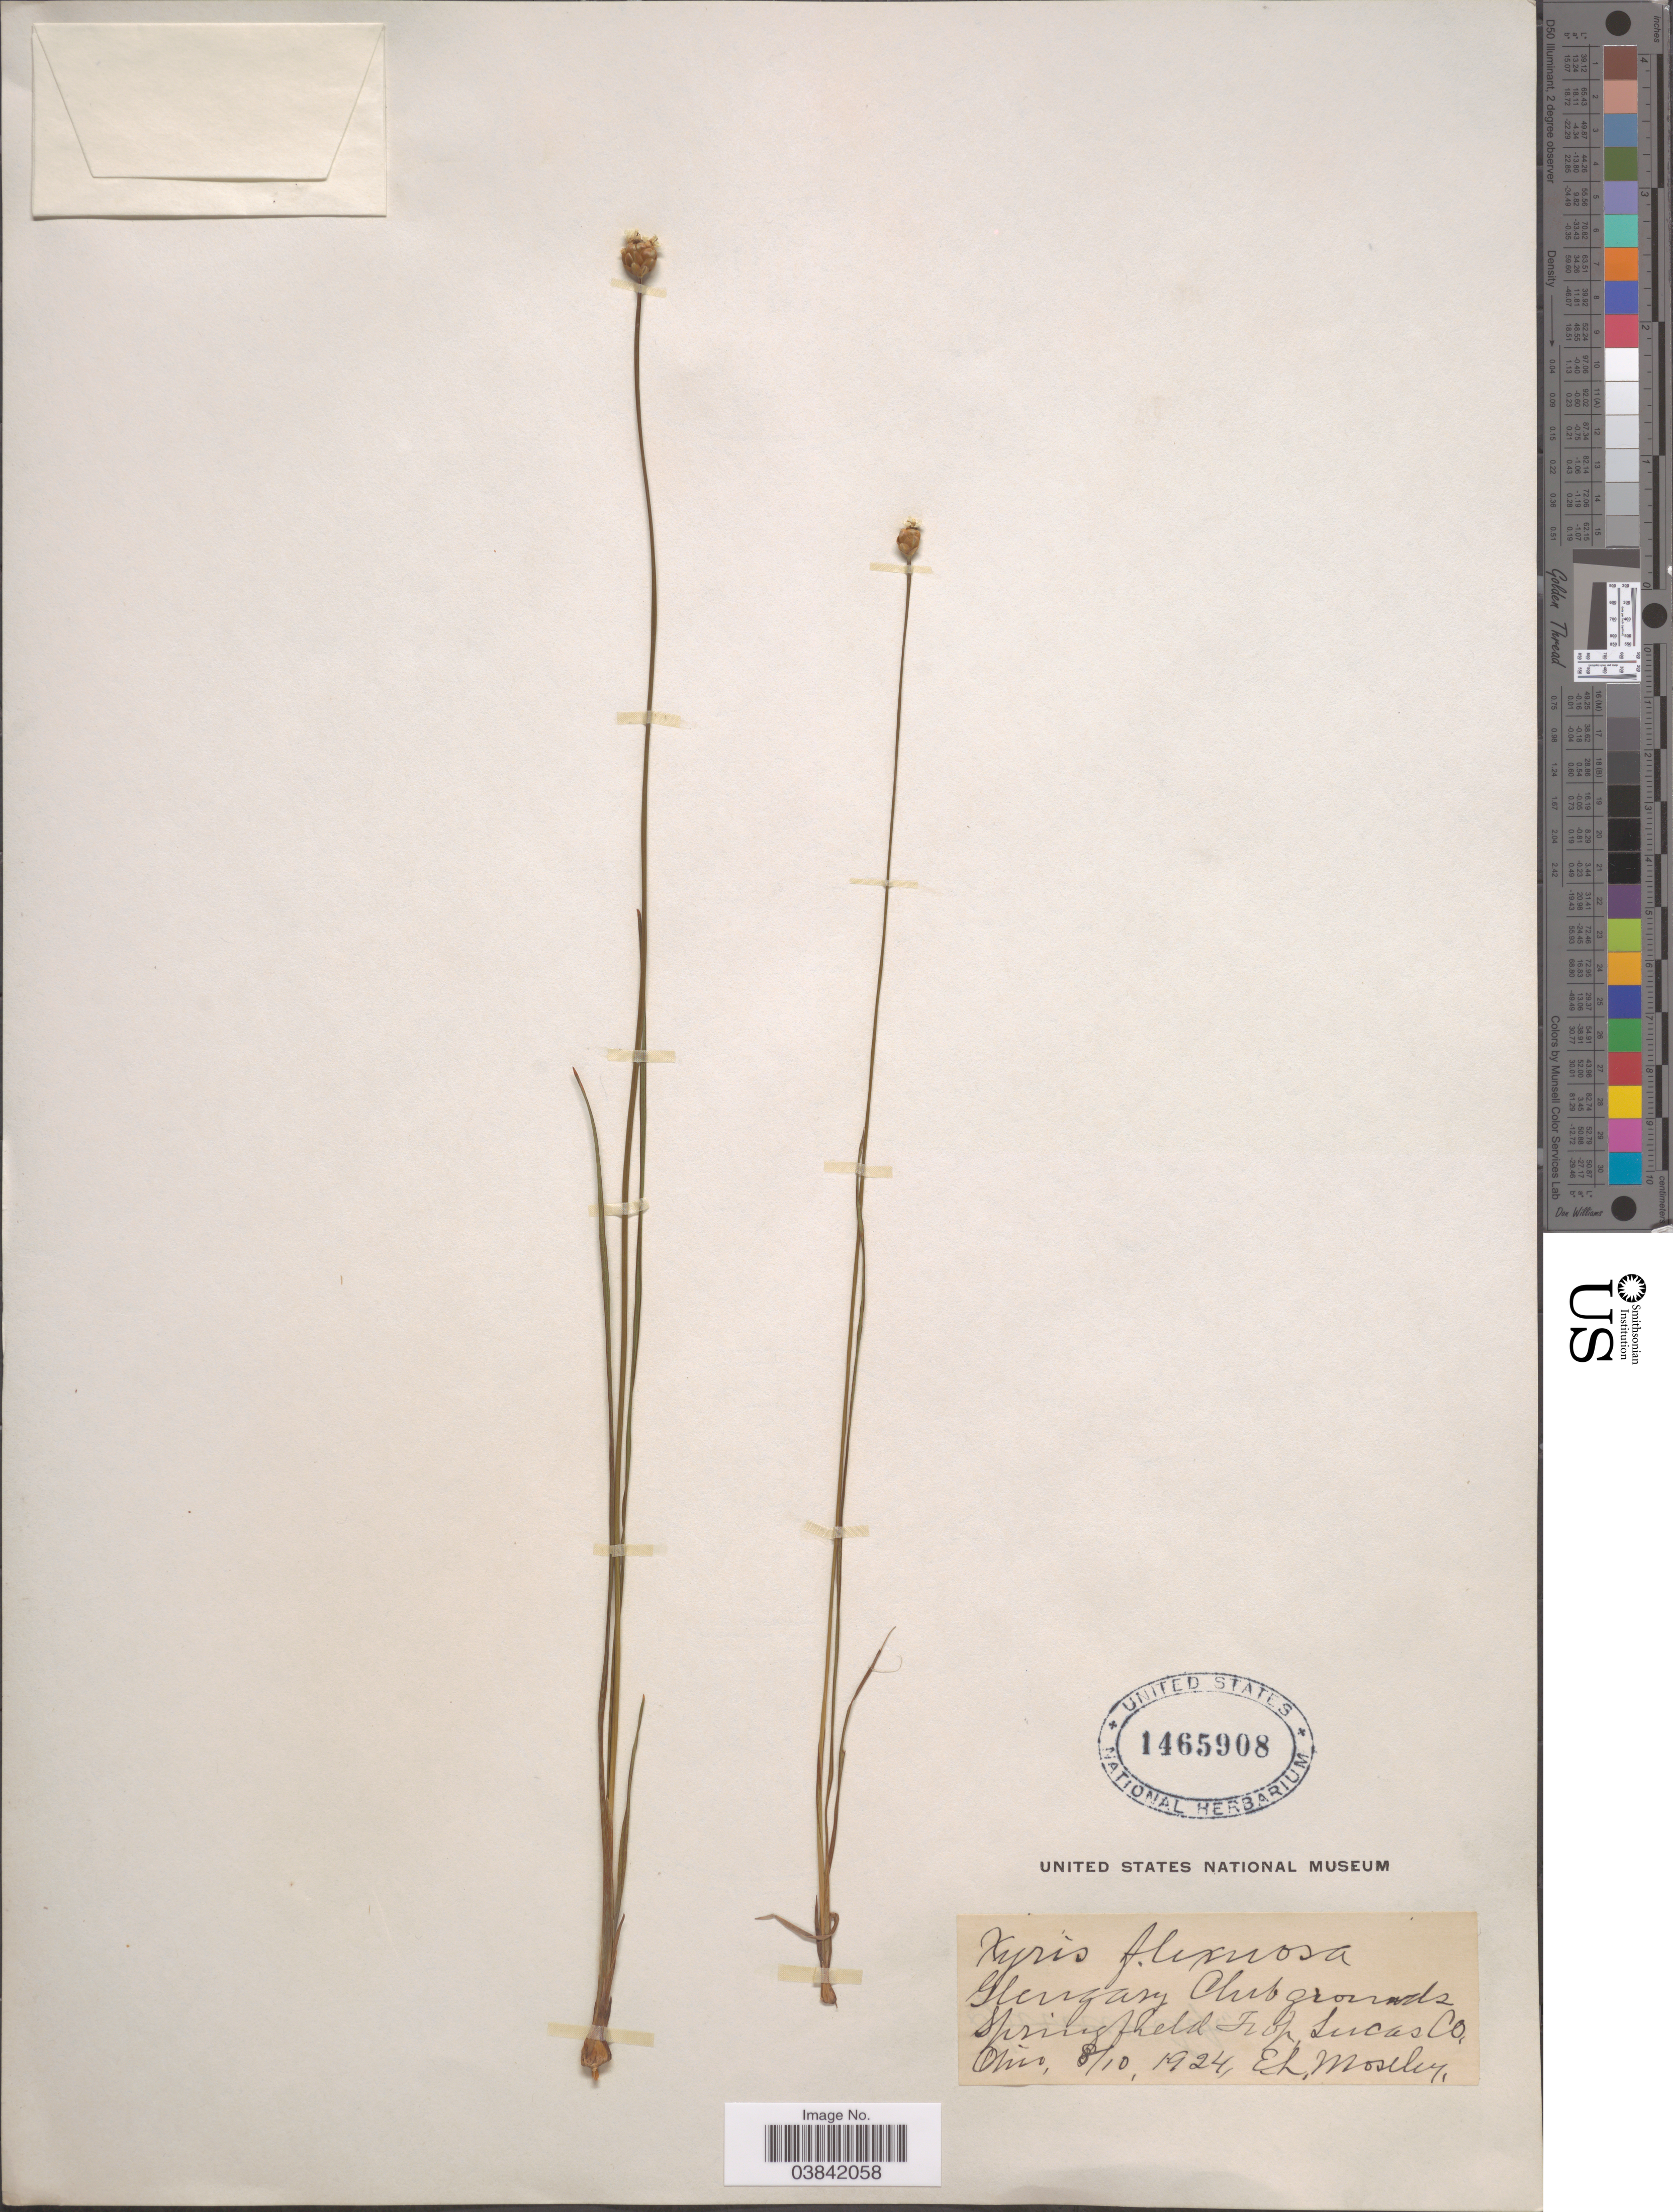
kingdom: Plantae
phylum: Tracheophyta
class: Liliopsida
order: Poales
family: Xyridaceae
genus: Xyris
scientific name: Xyris torta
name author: Sm.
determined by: Strong, Mark T., (BOT), Smithsonian Institution - National Museum of Natural History (UNITED STATES)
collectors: E. Moseley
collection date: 1924-08-10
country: United States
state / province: Ohio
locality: Glengary Club grounds. Springfield Trop. Lucas Co.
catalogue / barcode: US 1465908